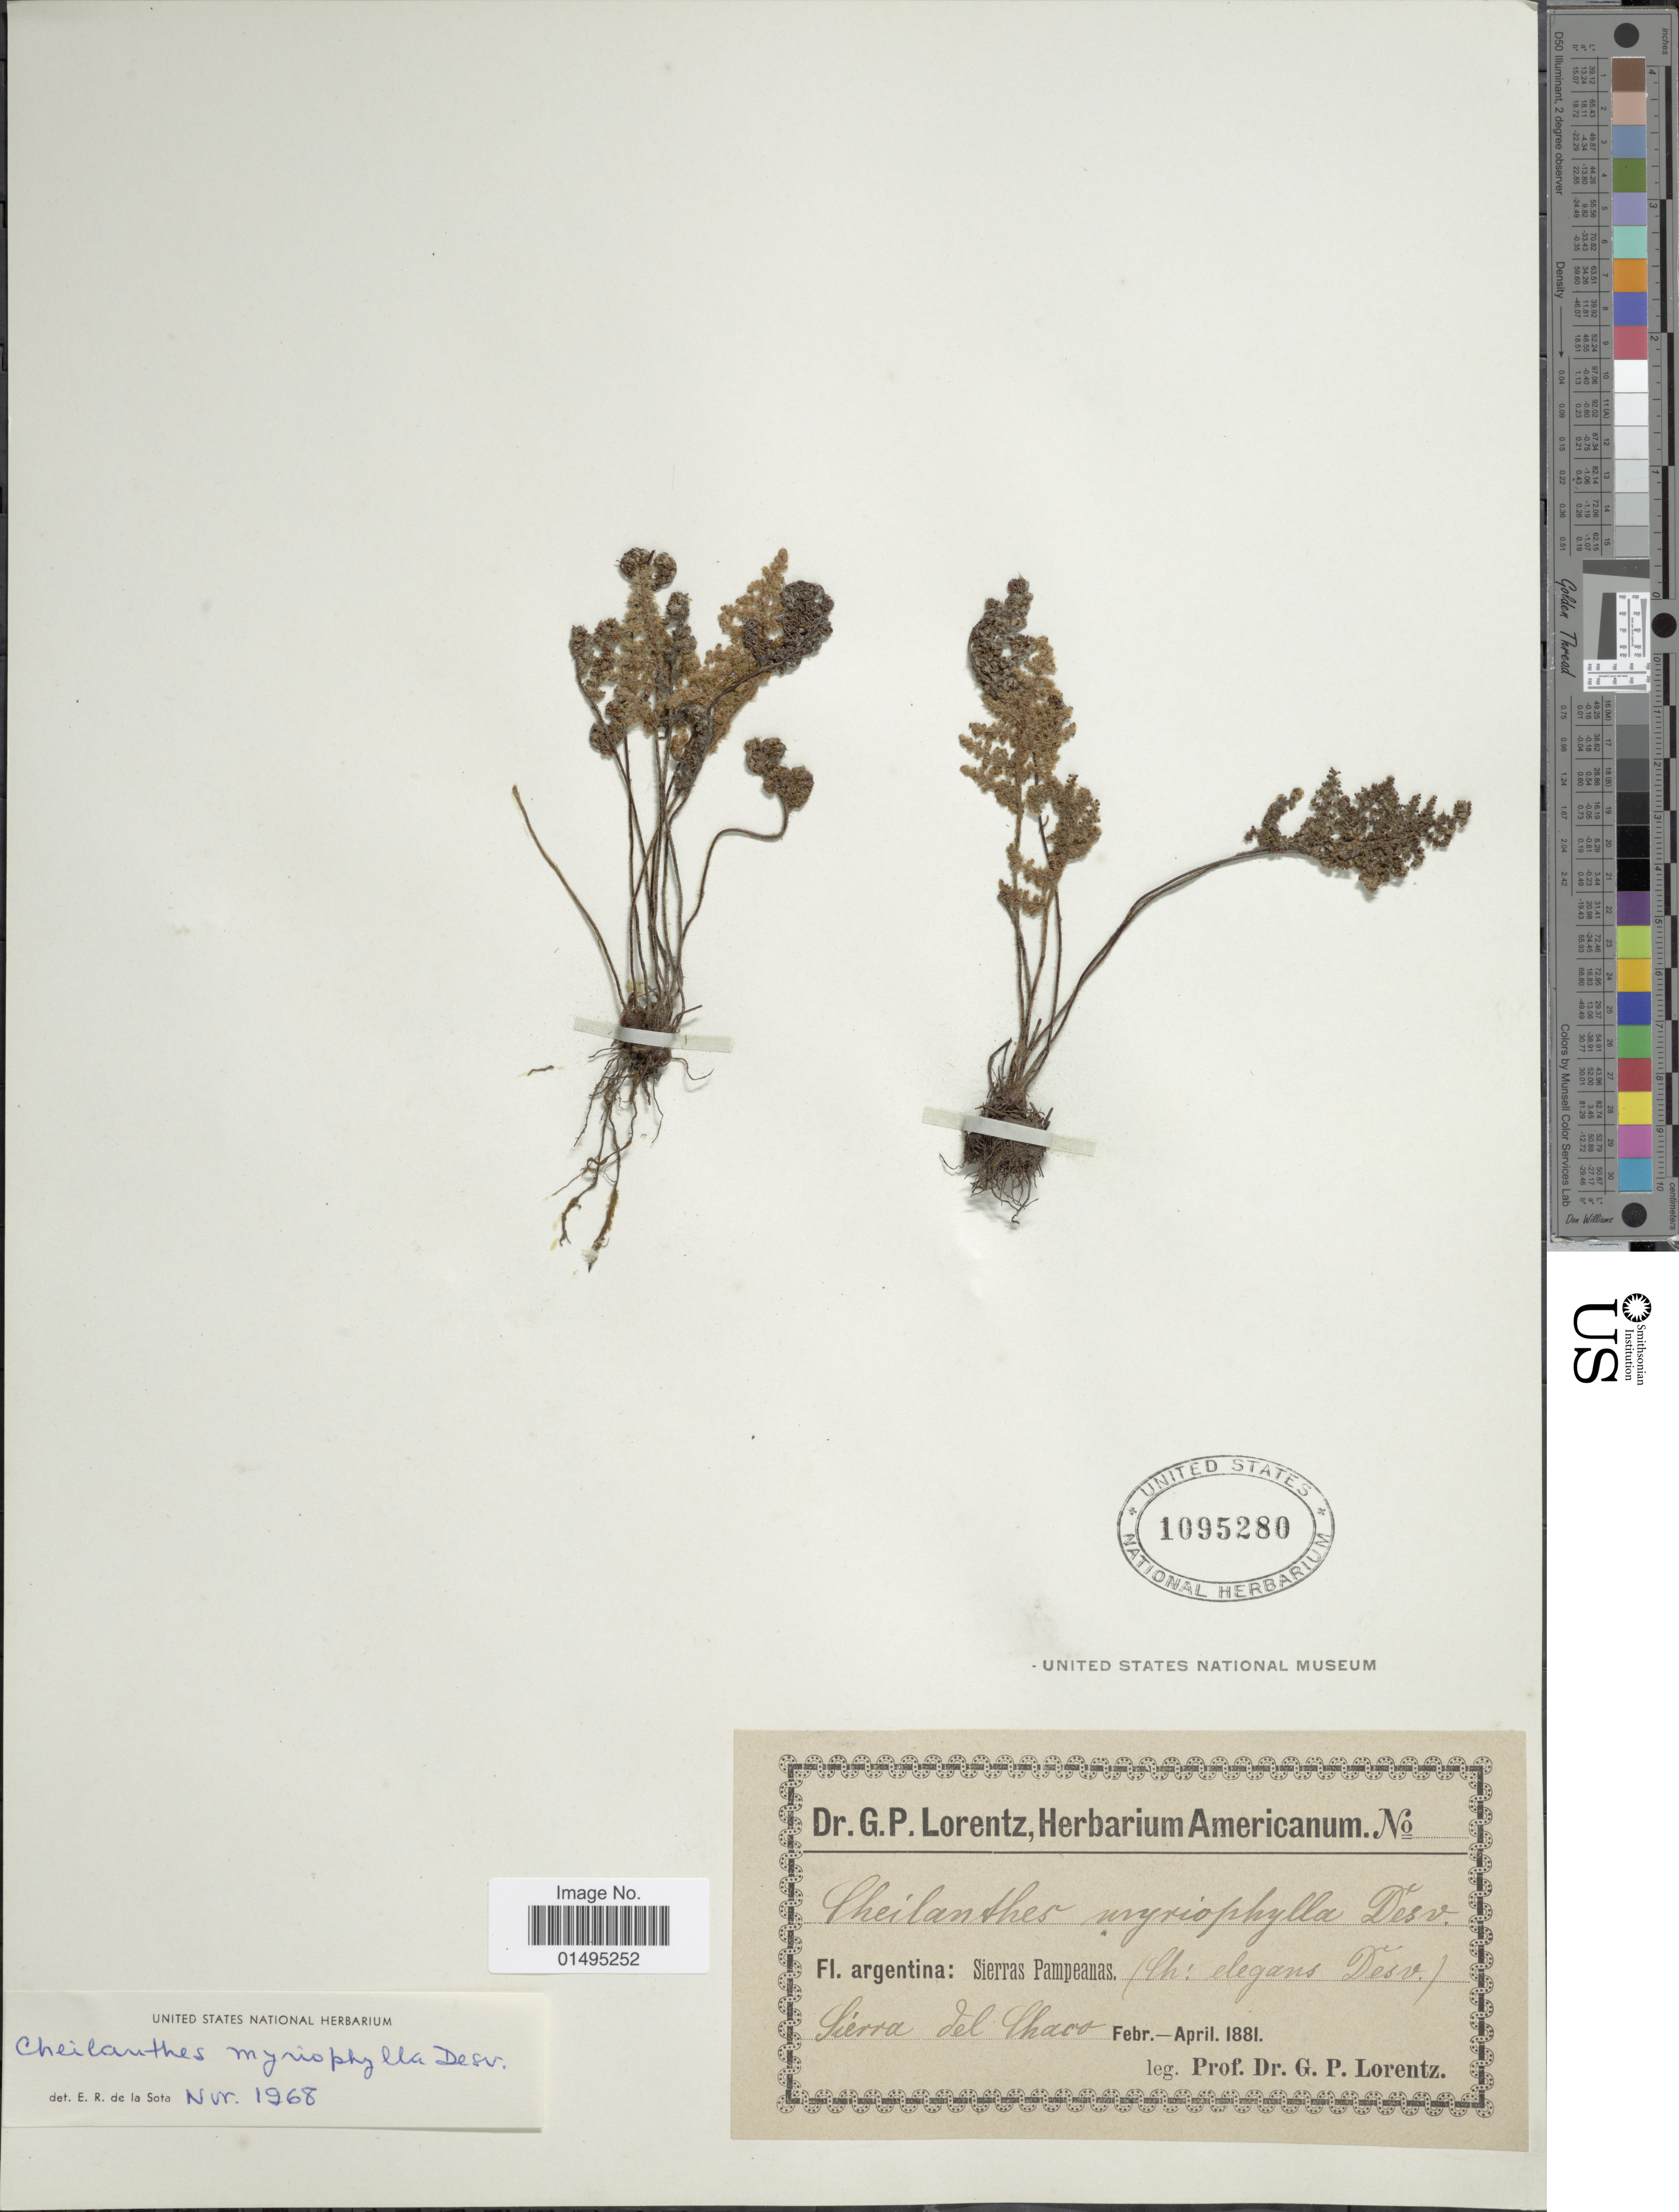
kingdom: Plantae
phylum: Tracheophyta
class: Polypodiopsida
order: Polypodiales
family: Pteridaceae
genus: Myriopteris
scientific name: Myriopteris myriophylla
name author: (Desv.) J. Sm.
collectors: P. G. Lorentz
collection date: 1881-02/1881-04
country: Argentina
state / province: Chaco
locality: Argentina: Sierras Pampeanas. Sierra del Chaco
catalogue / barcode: US 1095280